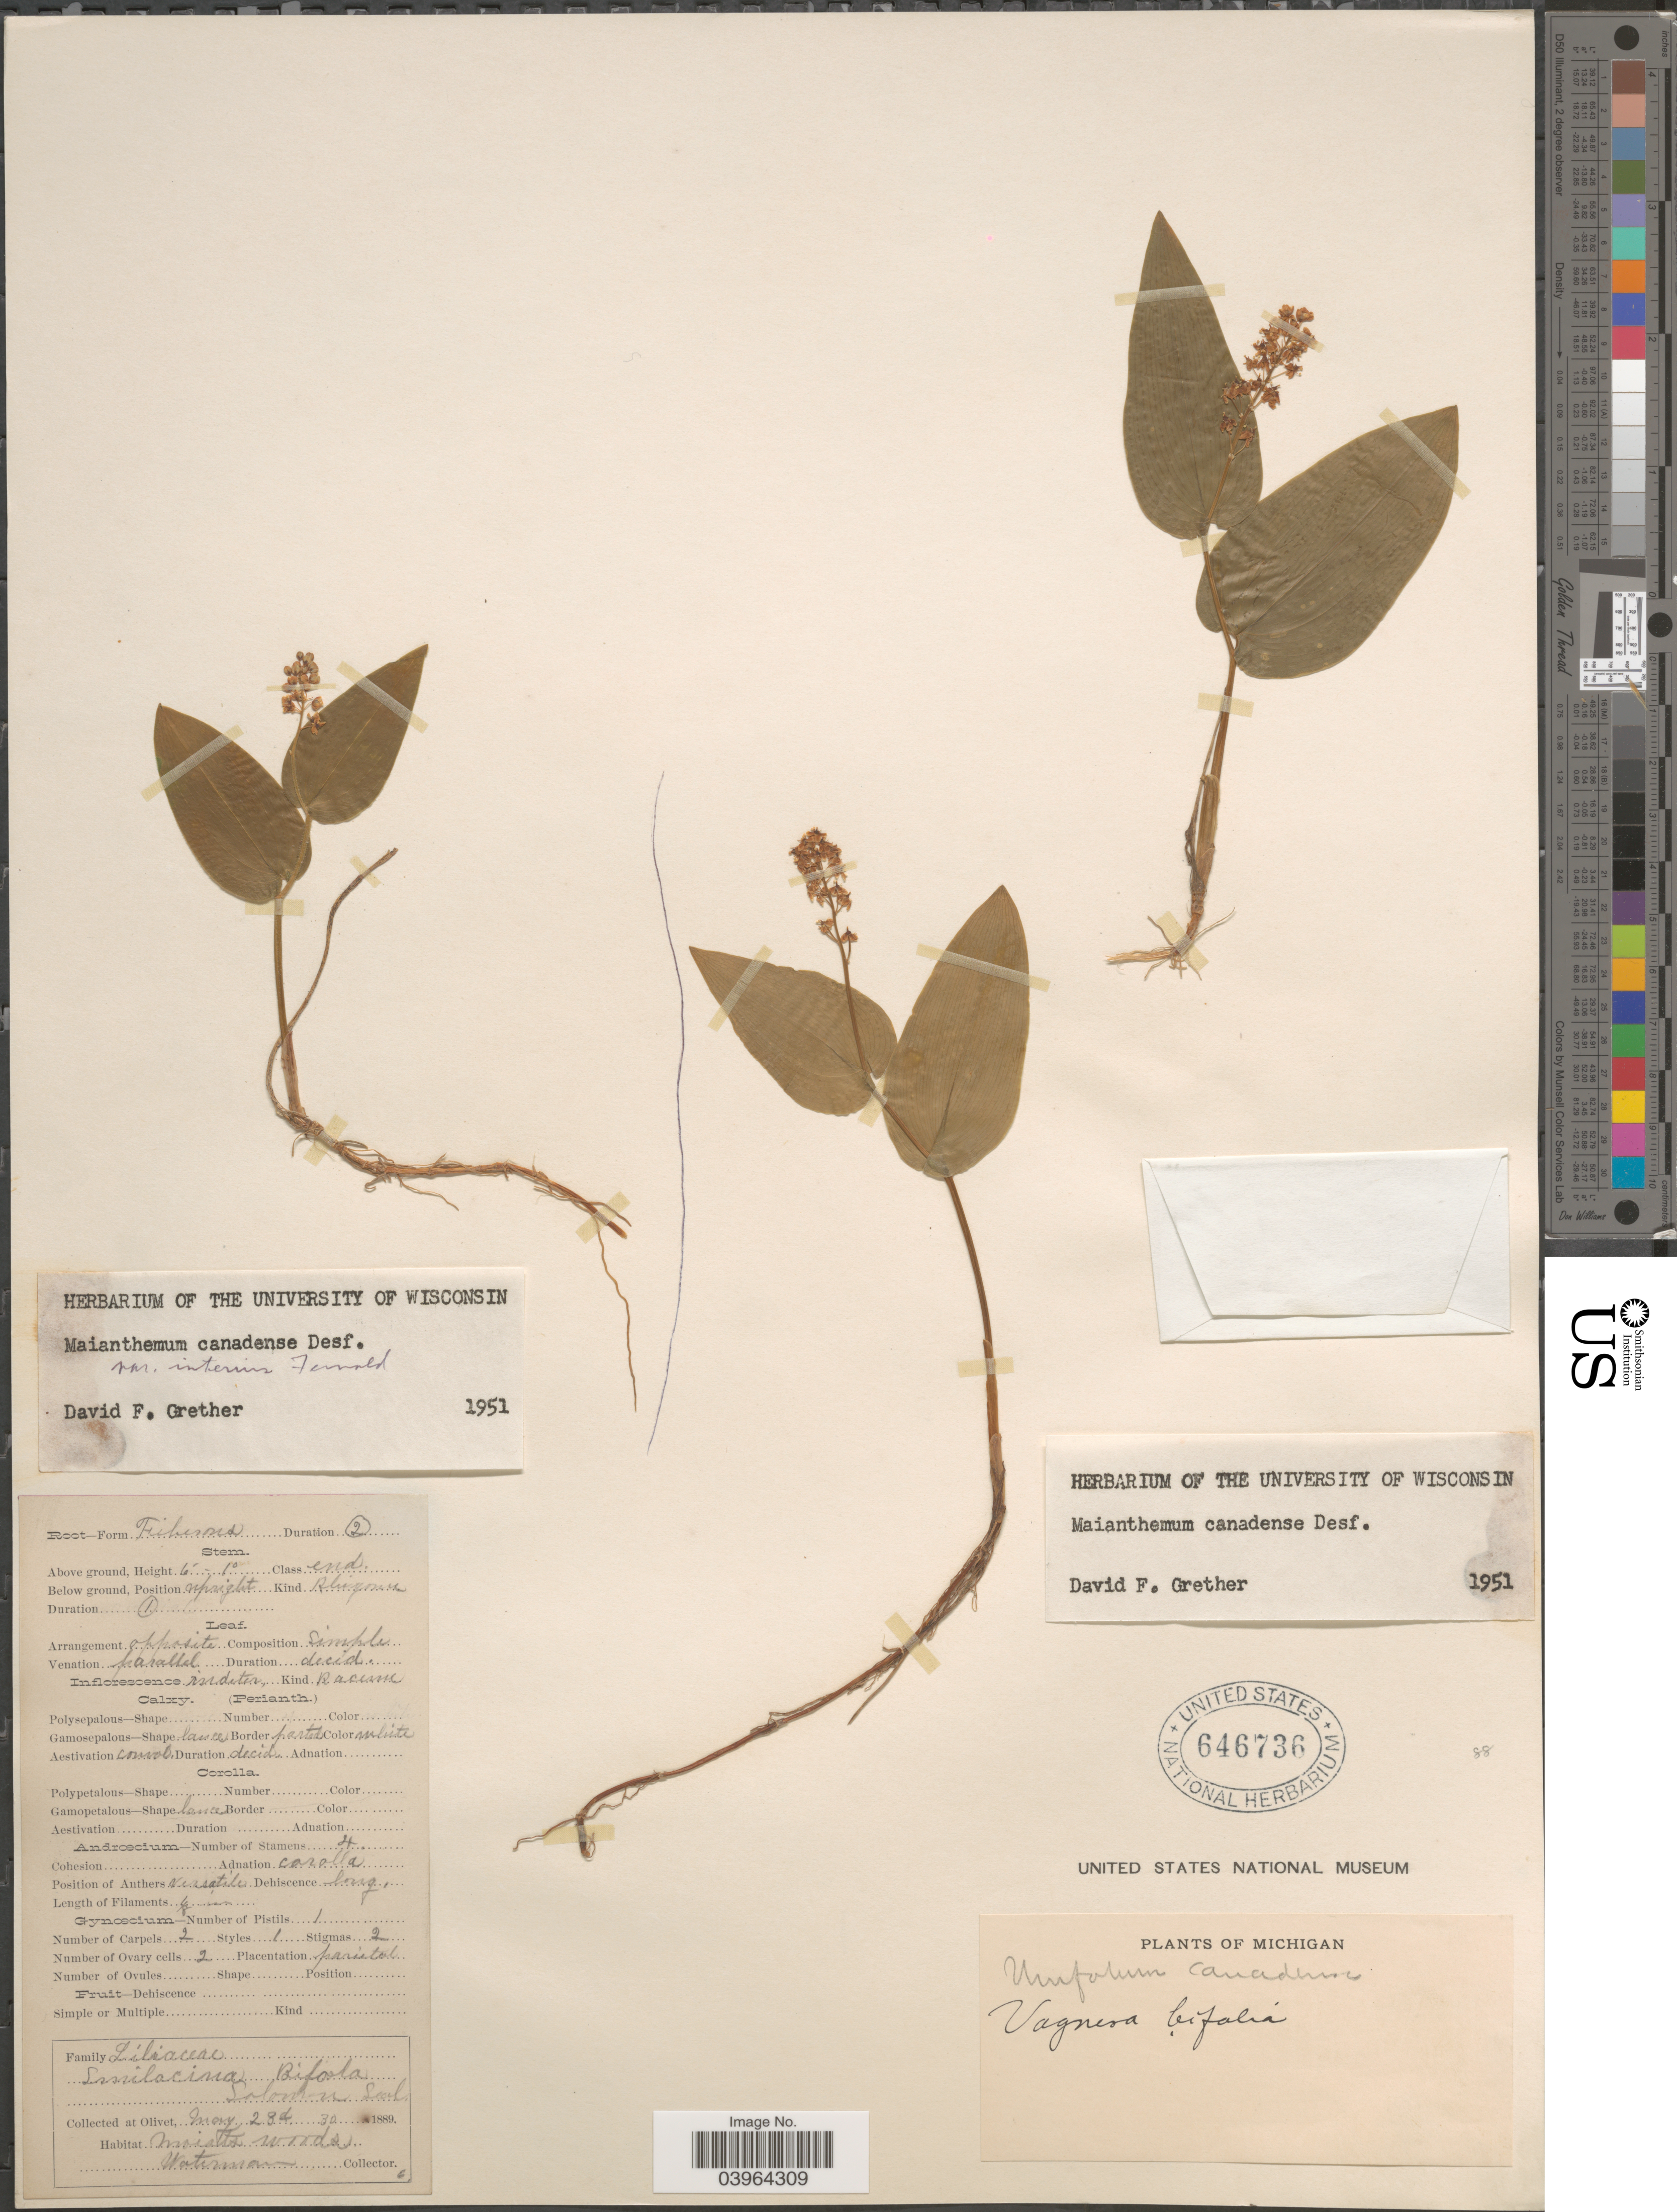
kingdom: Plantae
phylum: Tracheophyta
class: Liliopsida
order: Asparagales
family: Asparagaceae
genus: Maianthemum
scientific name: Maianthemum canadense var. interius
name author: Fernald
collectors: -. Waterman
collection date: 1889-05-28/1889-05-30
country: United States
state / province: Michigan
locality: Olivet.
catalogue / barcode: US 646736